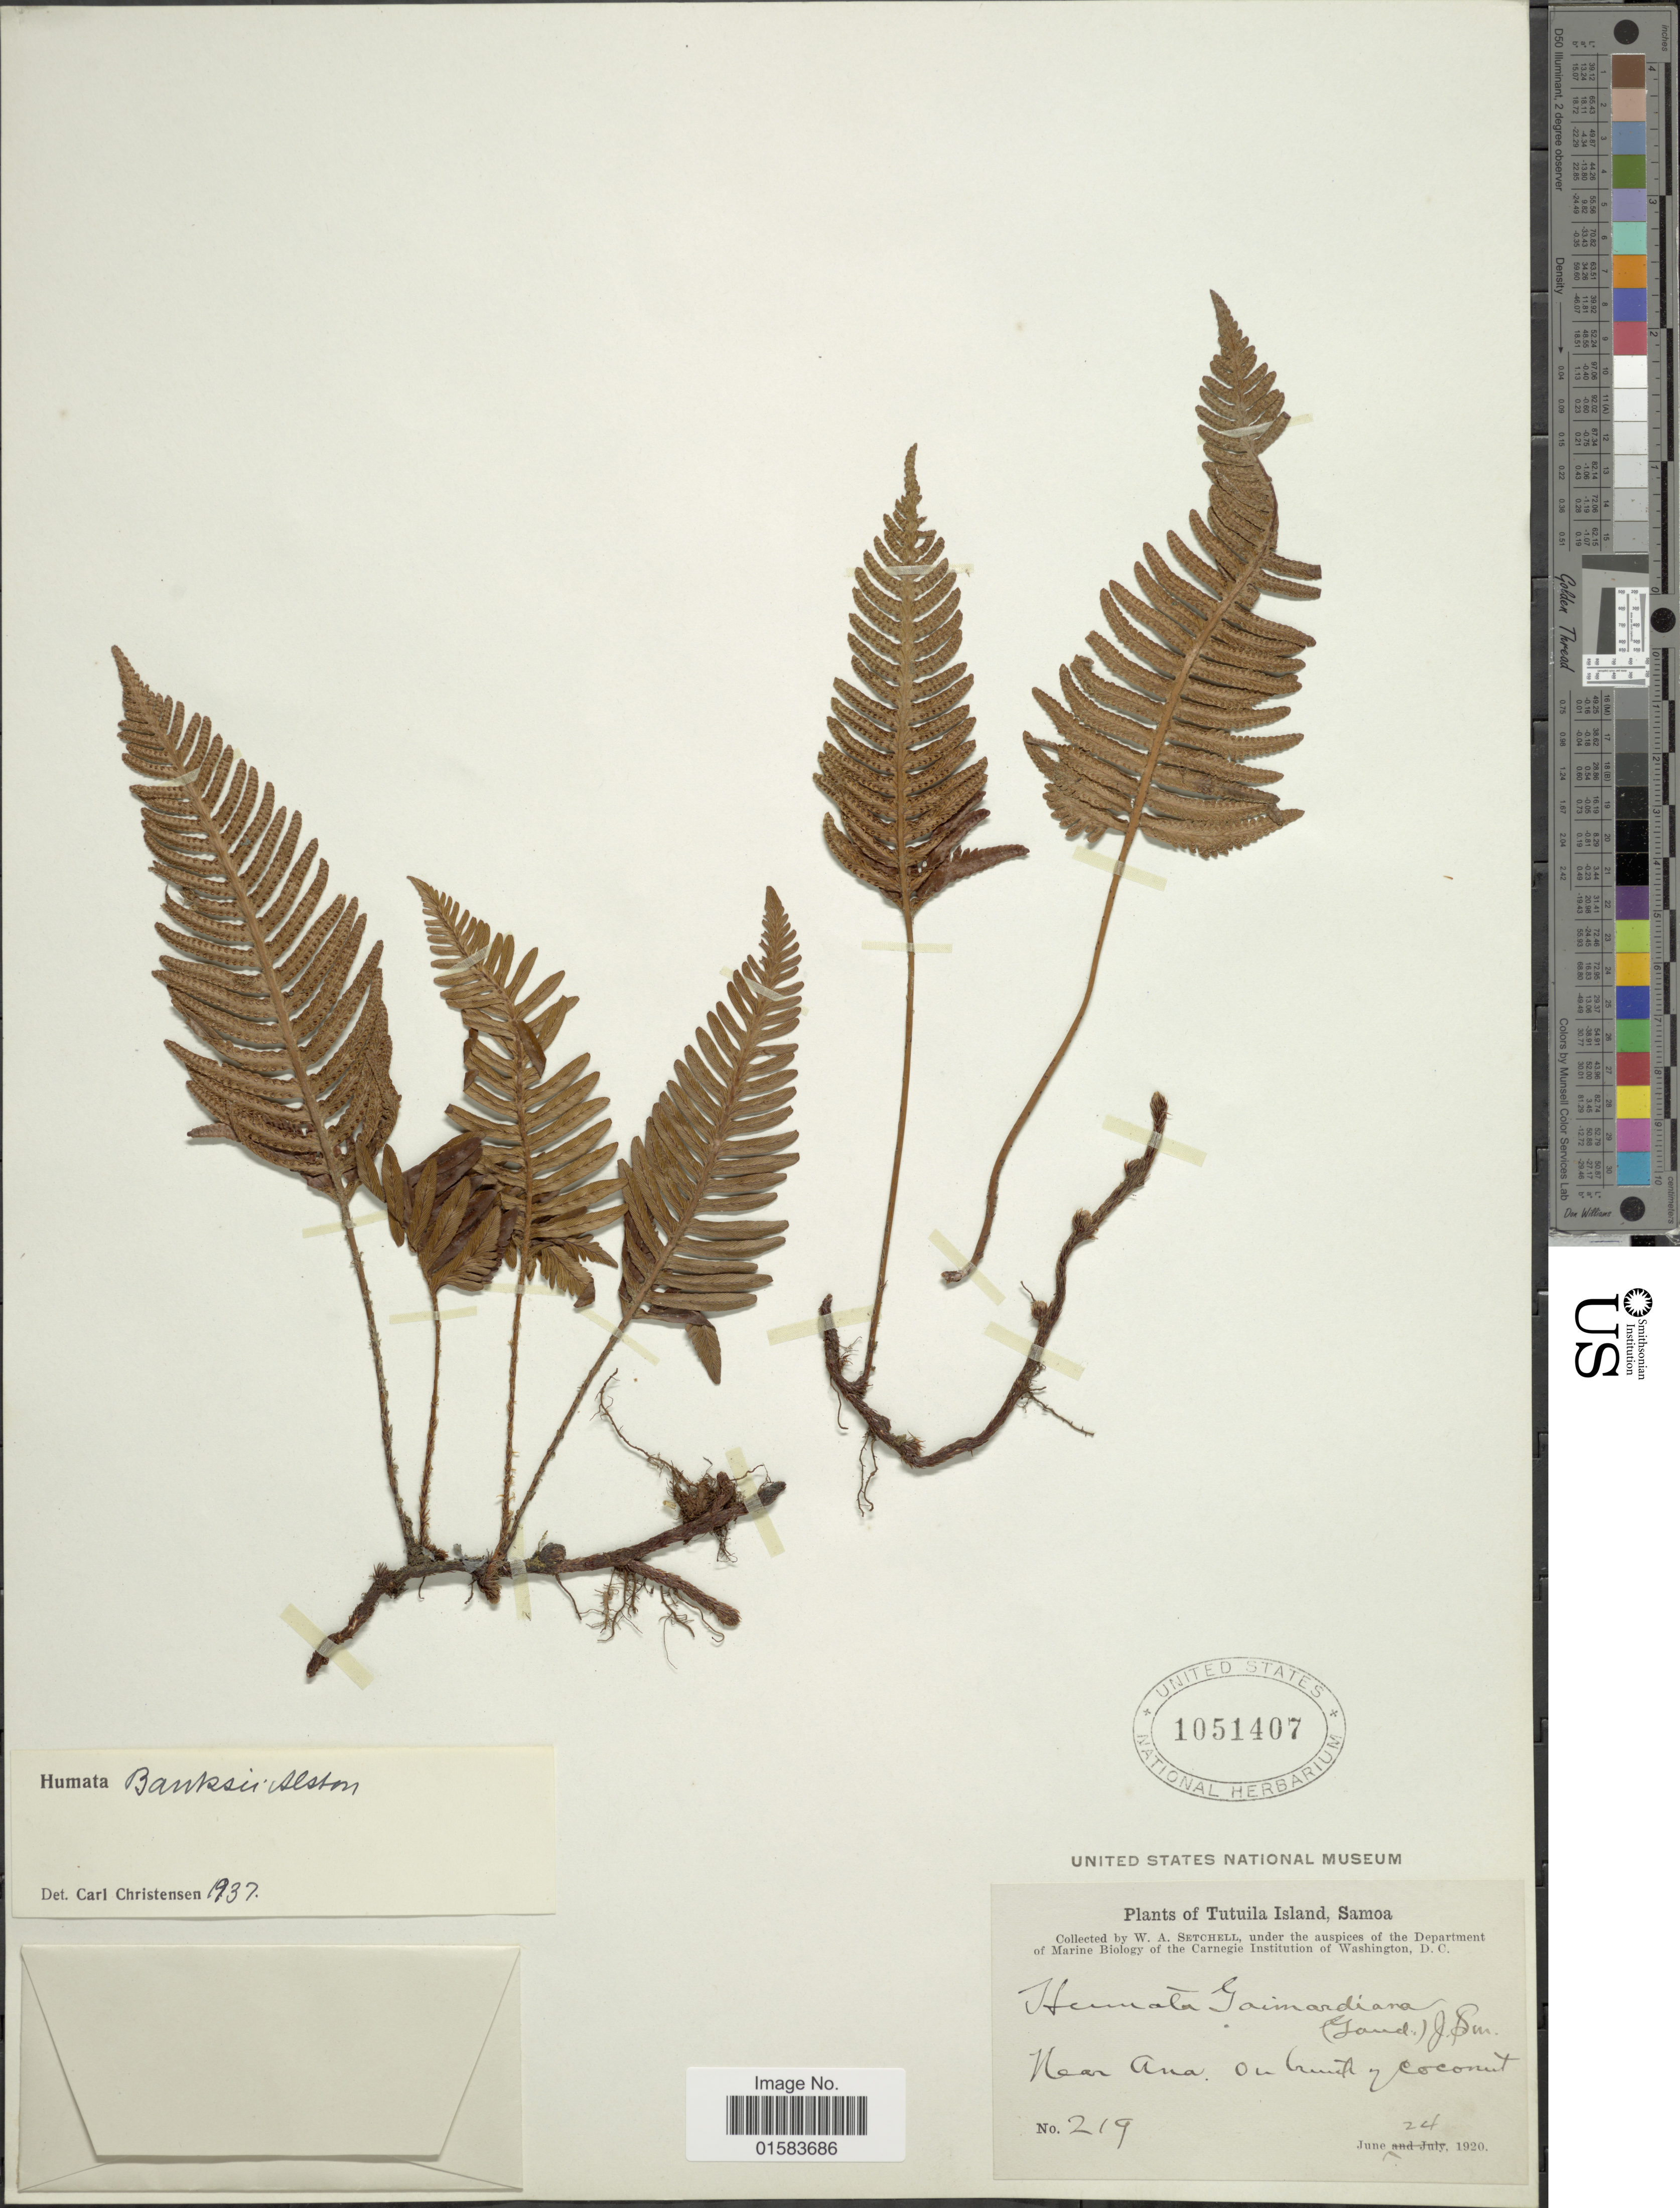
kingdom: Plantae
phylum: Tracheophyta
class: Polypodiopsida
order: Polypodiales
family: Davalliaceae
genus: Davallia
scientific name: Davallia pectinata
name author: Sm.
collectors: W. Setchell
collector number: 219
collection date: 1920-06-24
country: American Samoa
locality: Tutuila Islands, Samoa, Near Ana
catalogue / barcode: US 151407